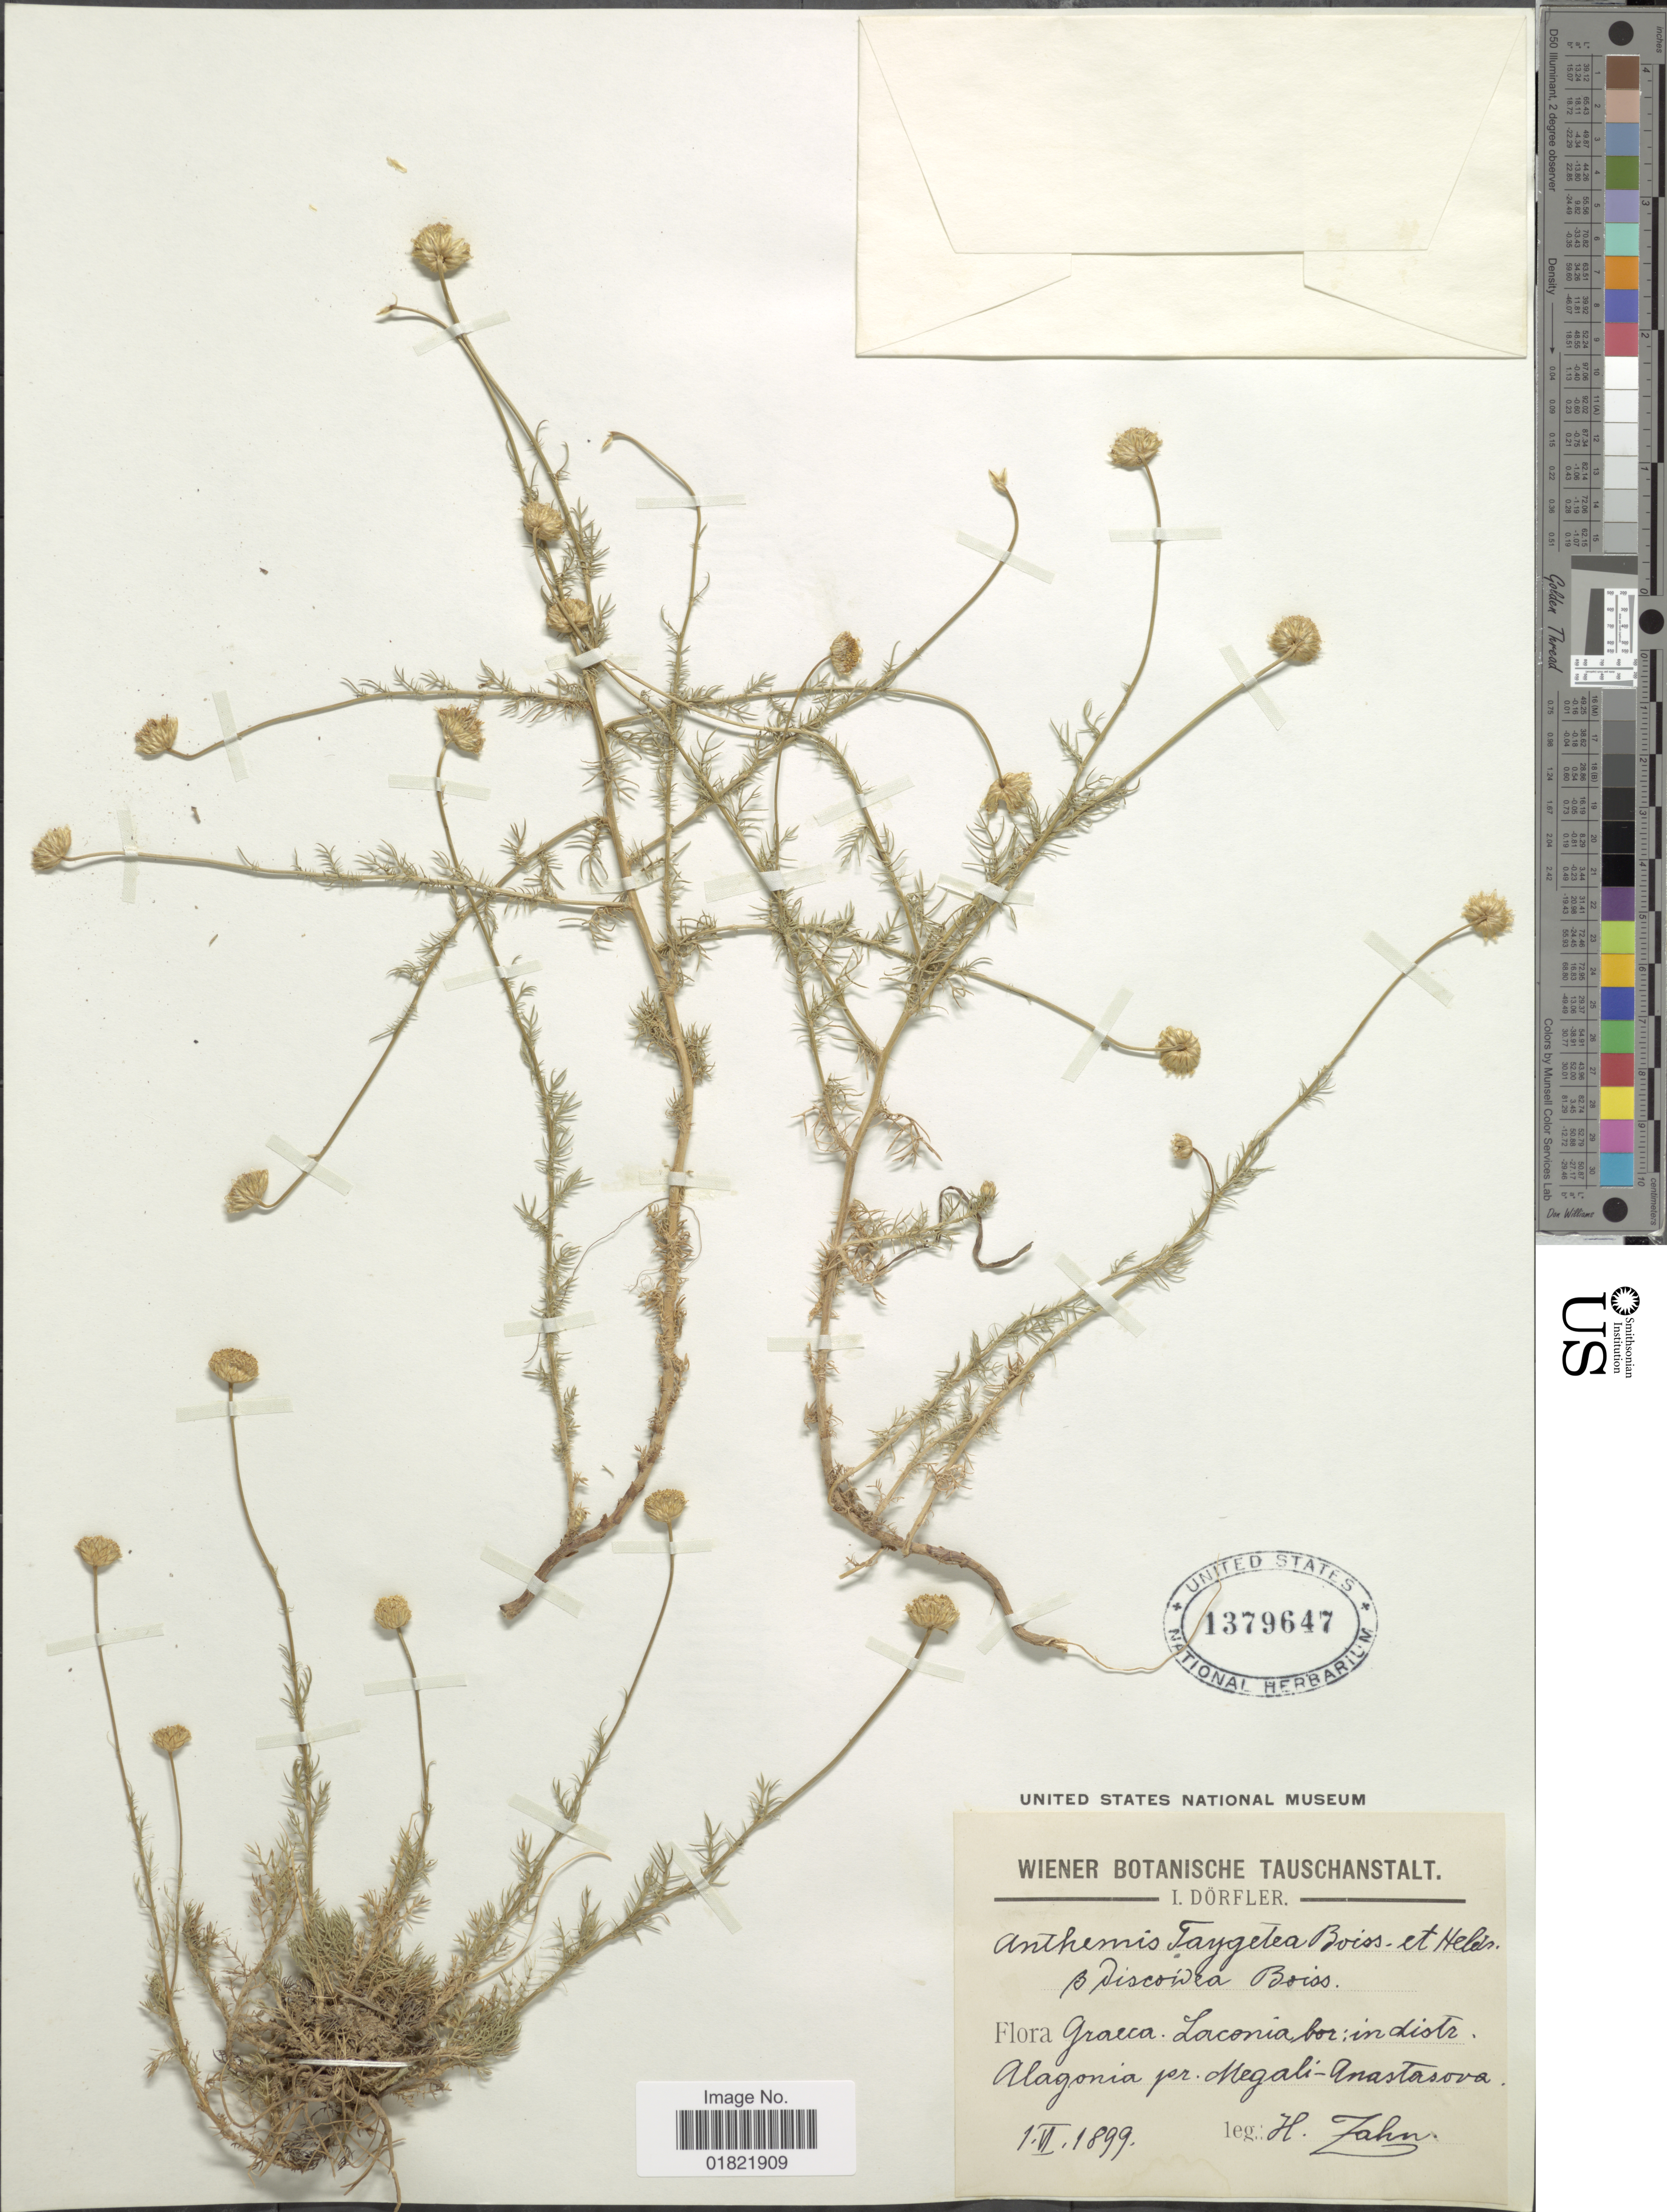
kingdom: Plantae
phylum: Tracheophyta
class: Magnoliopsida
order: Asterales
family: Asteraceae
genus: Anthemis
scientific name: Anthemis orientalis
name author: (L.) Degen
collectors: H. Zahn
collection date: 1899-05-01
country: Greece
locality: Laconia bor: in distr. Alagonia pr. Megali-Anastasova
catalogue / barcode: US 1379647